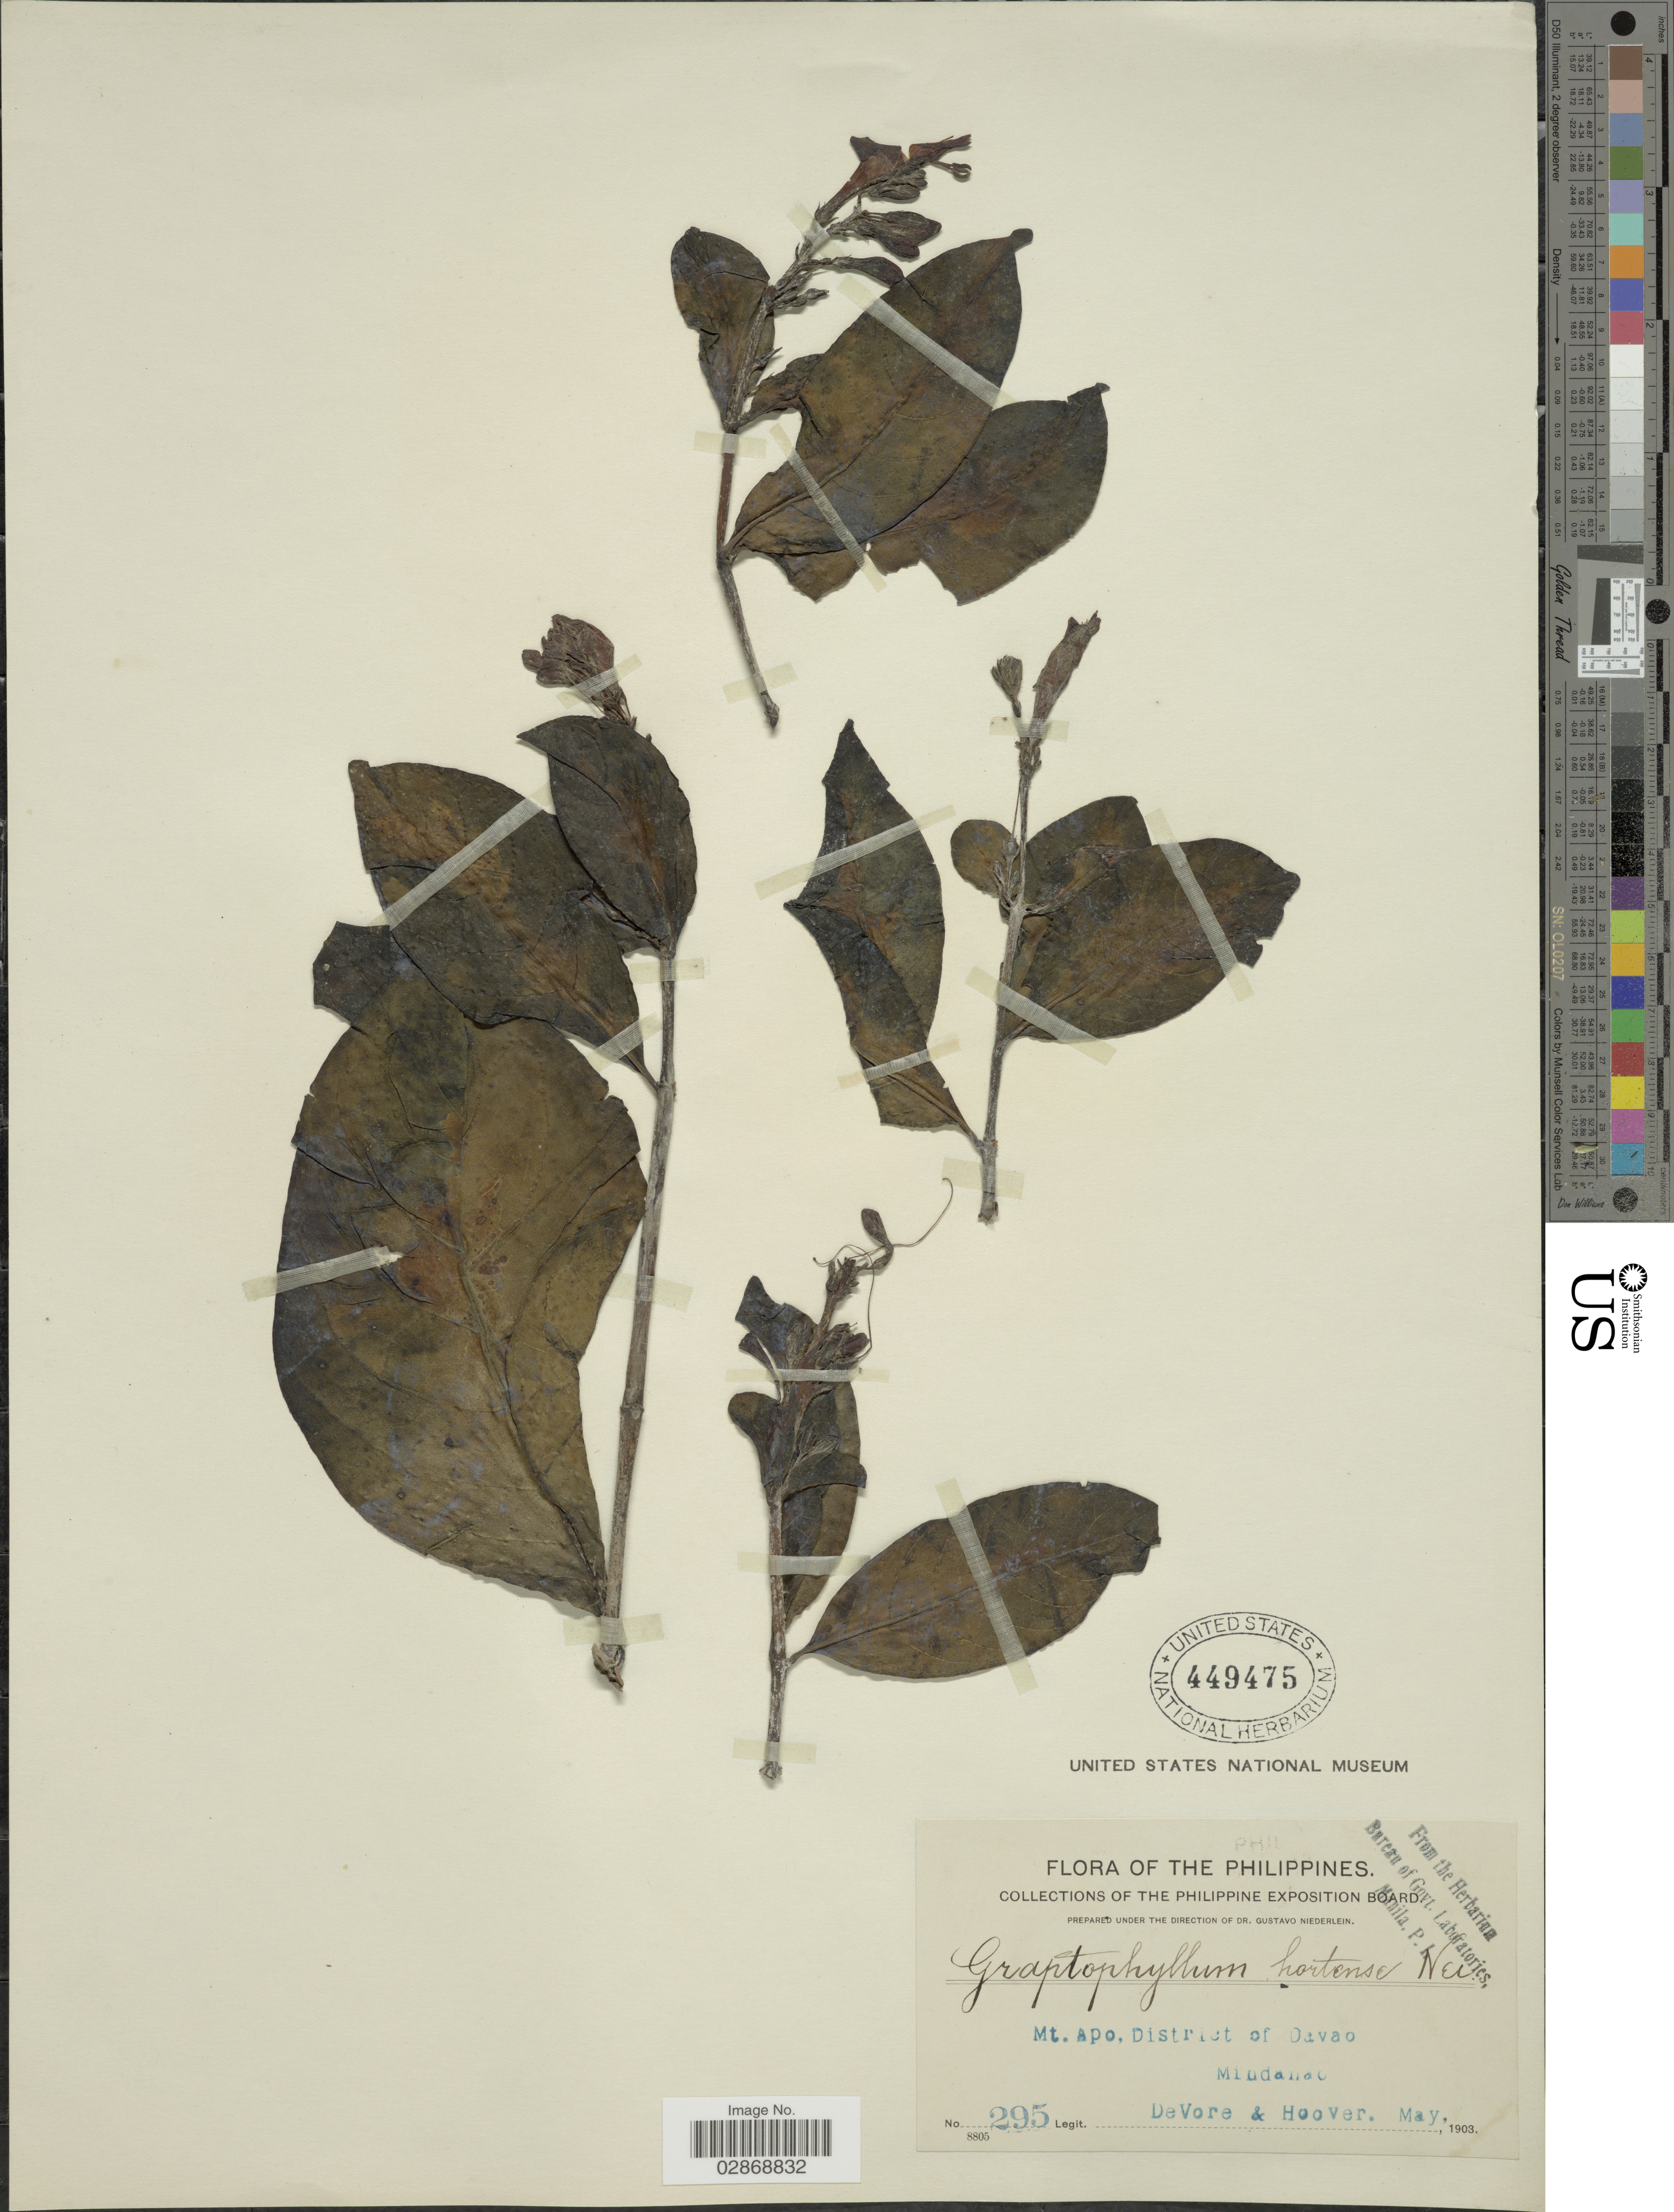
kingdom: Plantae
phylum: Tracheophyta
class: Magnoliopsida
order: Lamiales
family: Acanthaceae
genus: Graptophyllum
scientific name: Graptophyllum pictum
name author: (L.) Griff.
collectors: -. DeVore & -- Hoover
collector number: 295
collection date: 1903-05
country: Philippines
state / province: Davao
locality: Mt. Apo. District of Davao. Mindanao.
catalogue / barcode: US 449475